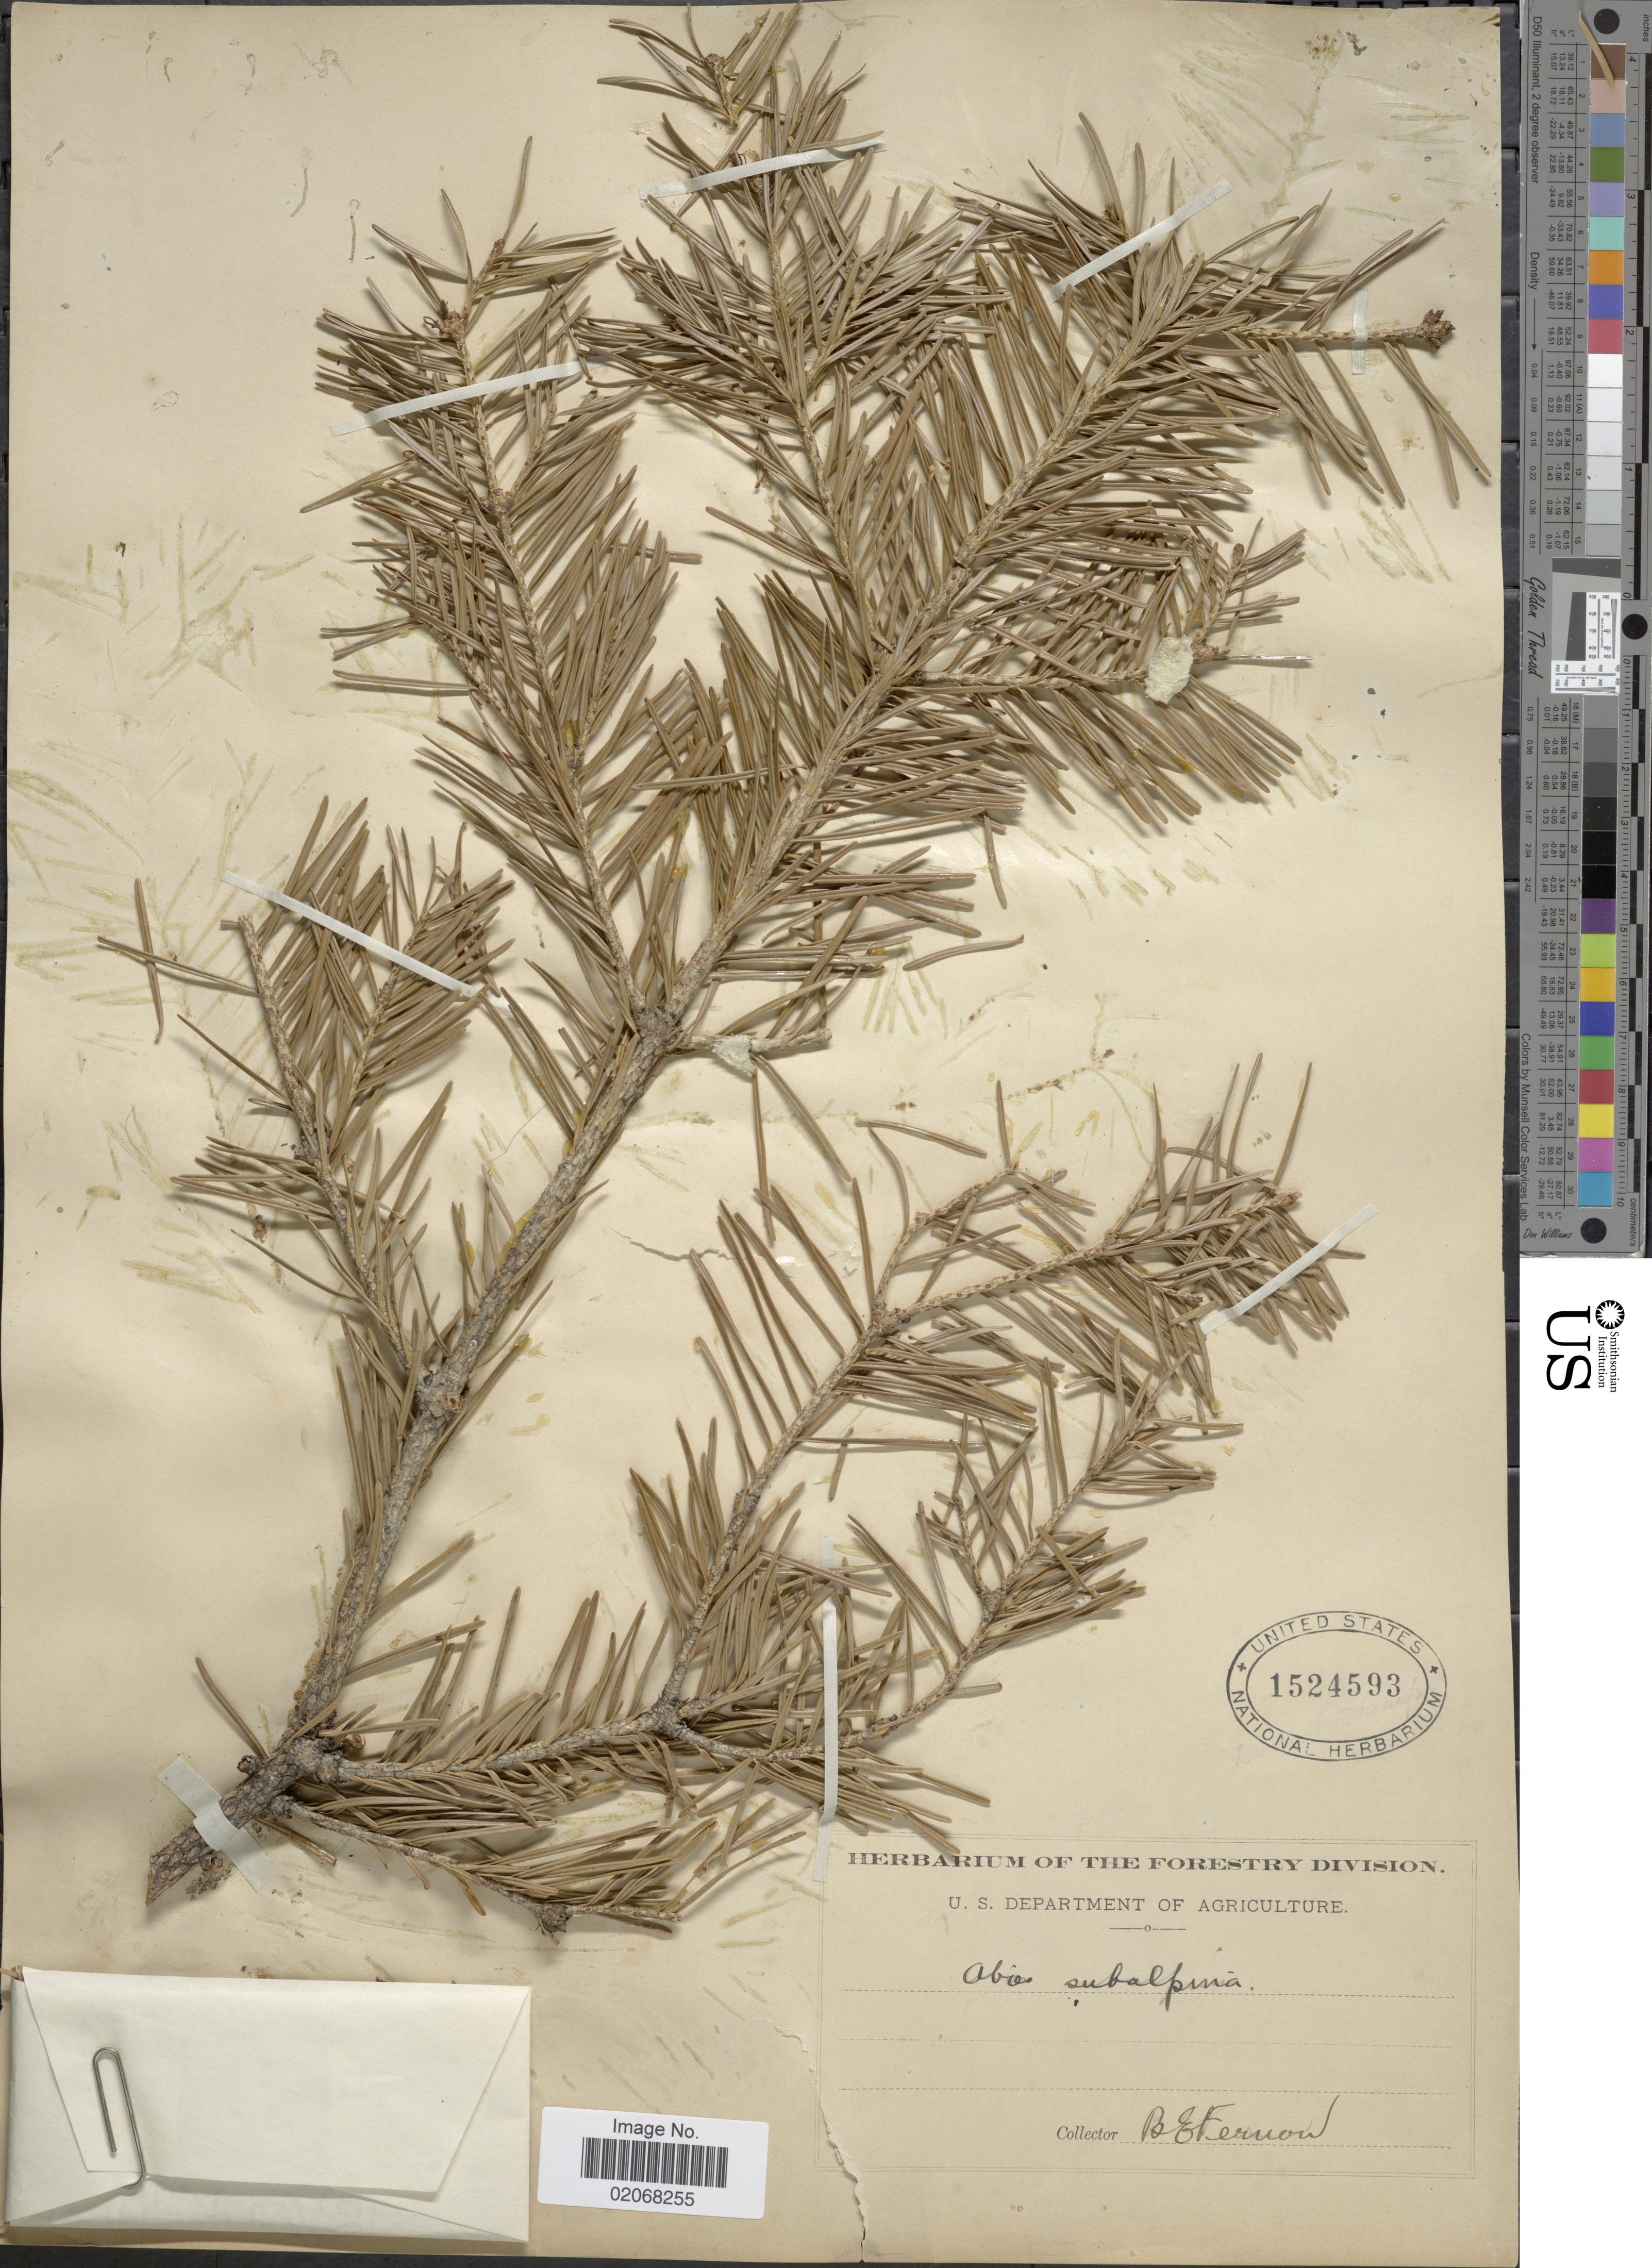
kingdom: Plantae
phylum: Tracheophyta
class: Pinopsida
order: Pinales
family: Pinaceae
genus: Abies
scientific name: Abies lasiocarpa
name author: (Hook.) Nutt.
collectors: B. Fernow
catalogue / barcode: US 1524593